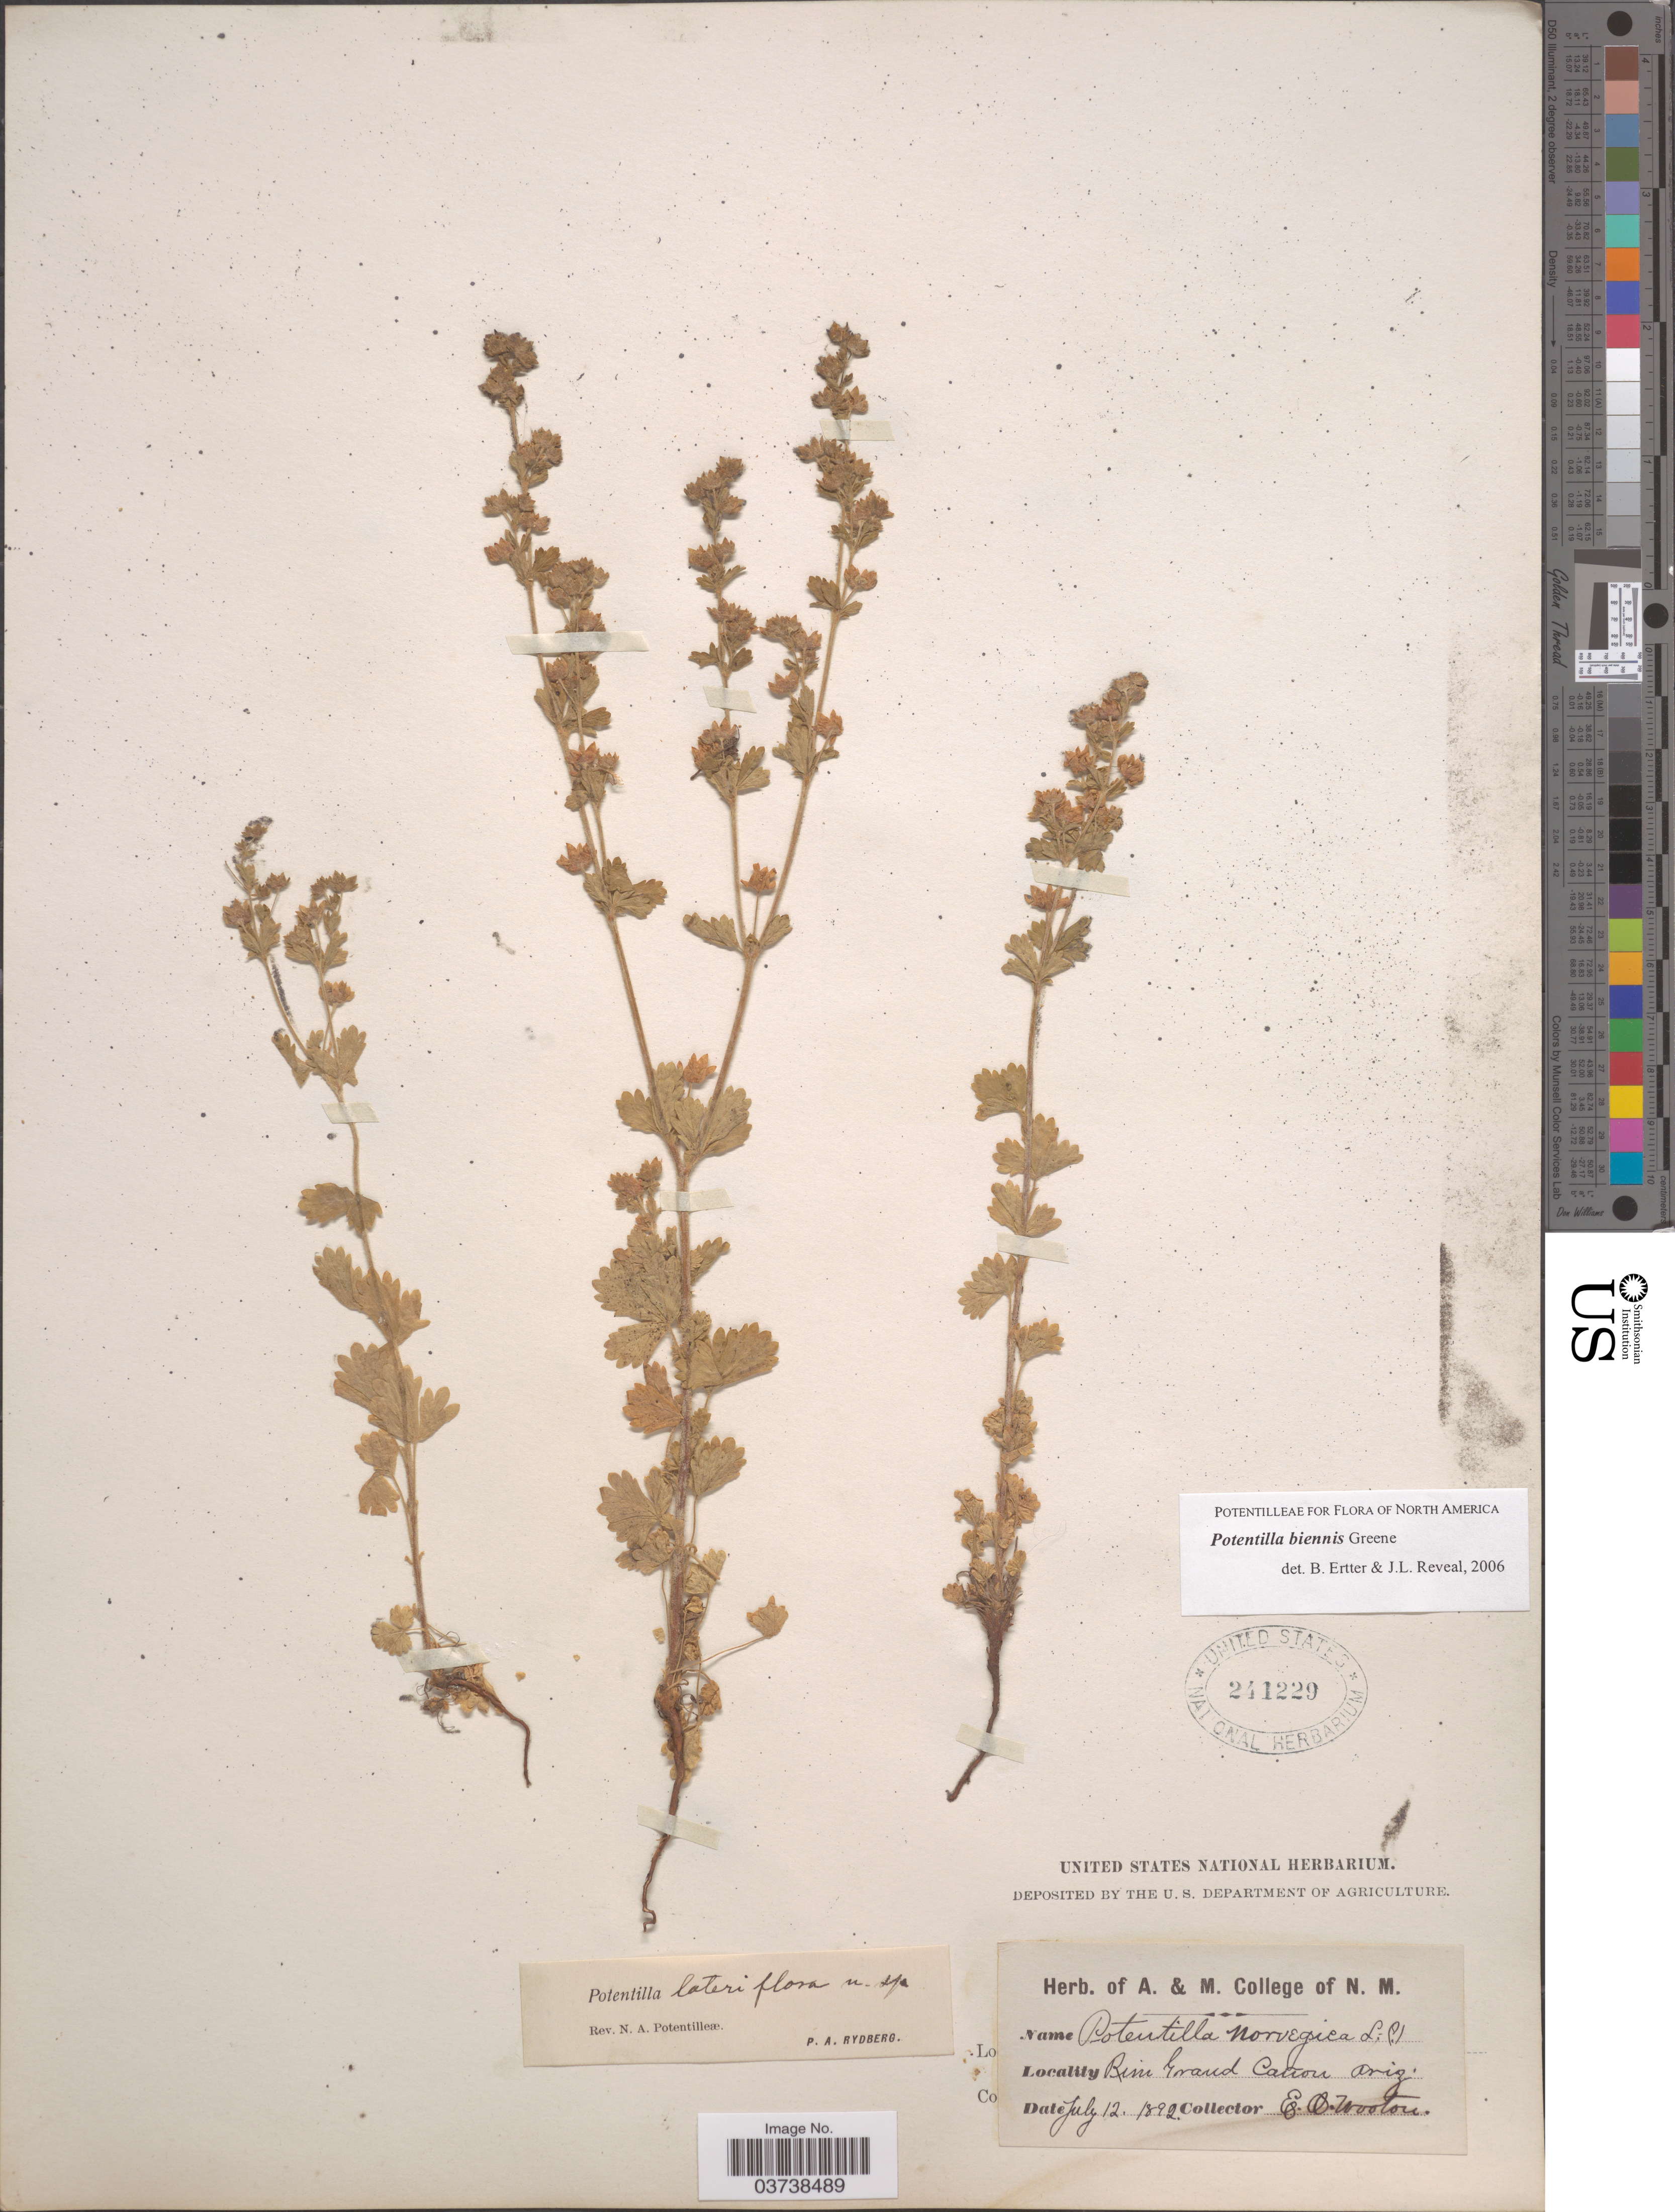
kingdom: Plantae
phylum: Tracheophyta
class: Magnoliopsida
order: Rosales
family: Rosaceae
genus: Potentilla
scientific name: Potentilla biennis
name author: Greene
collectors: E. O. Wooton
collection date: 1892-07-12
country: United States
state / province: Arizona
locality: Rim Grand Cañon.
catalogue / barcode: US 241229